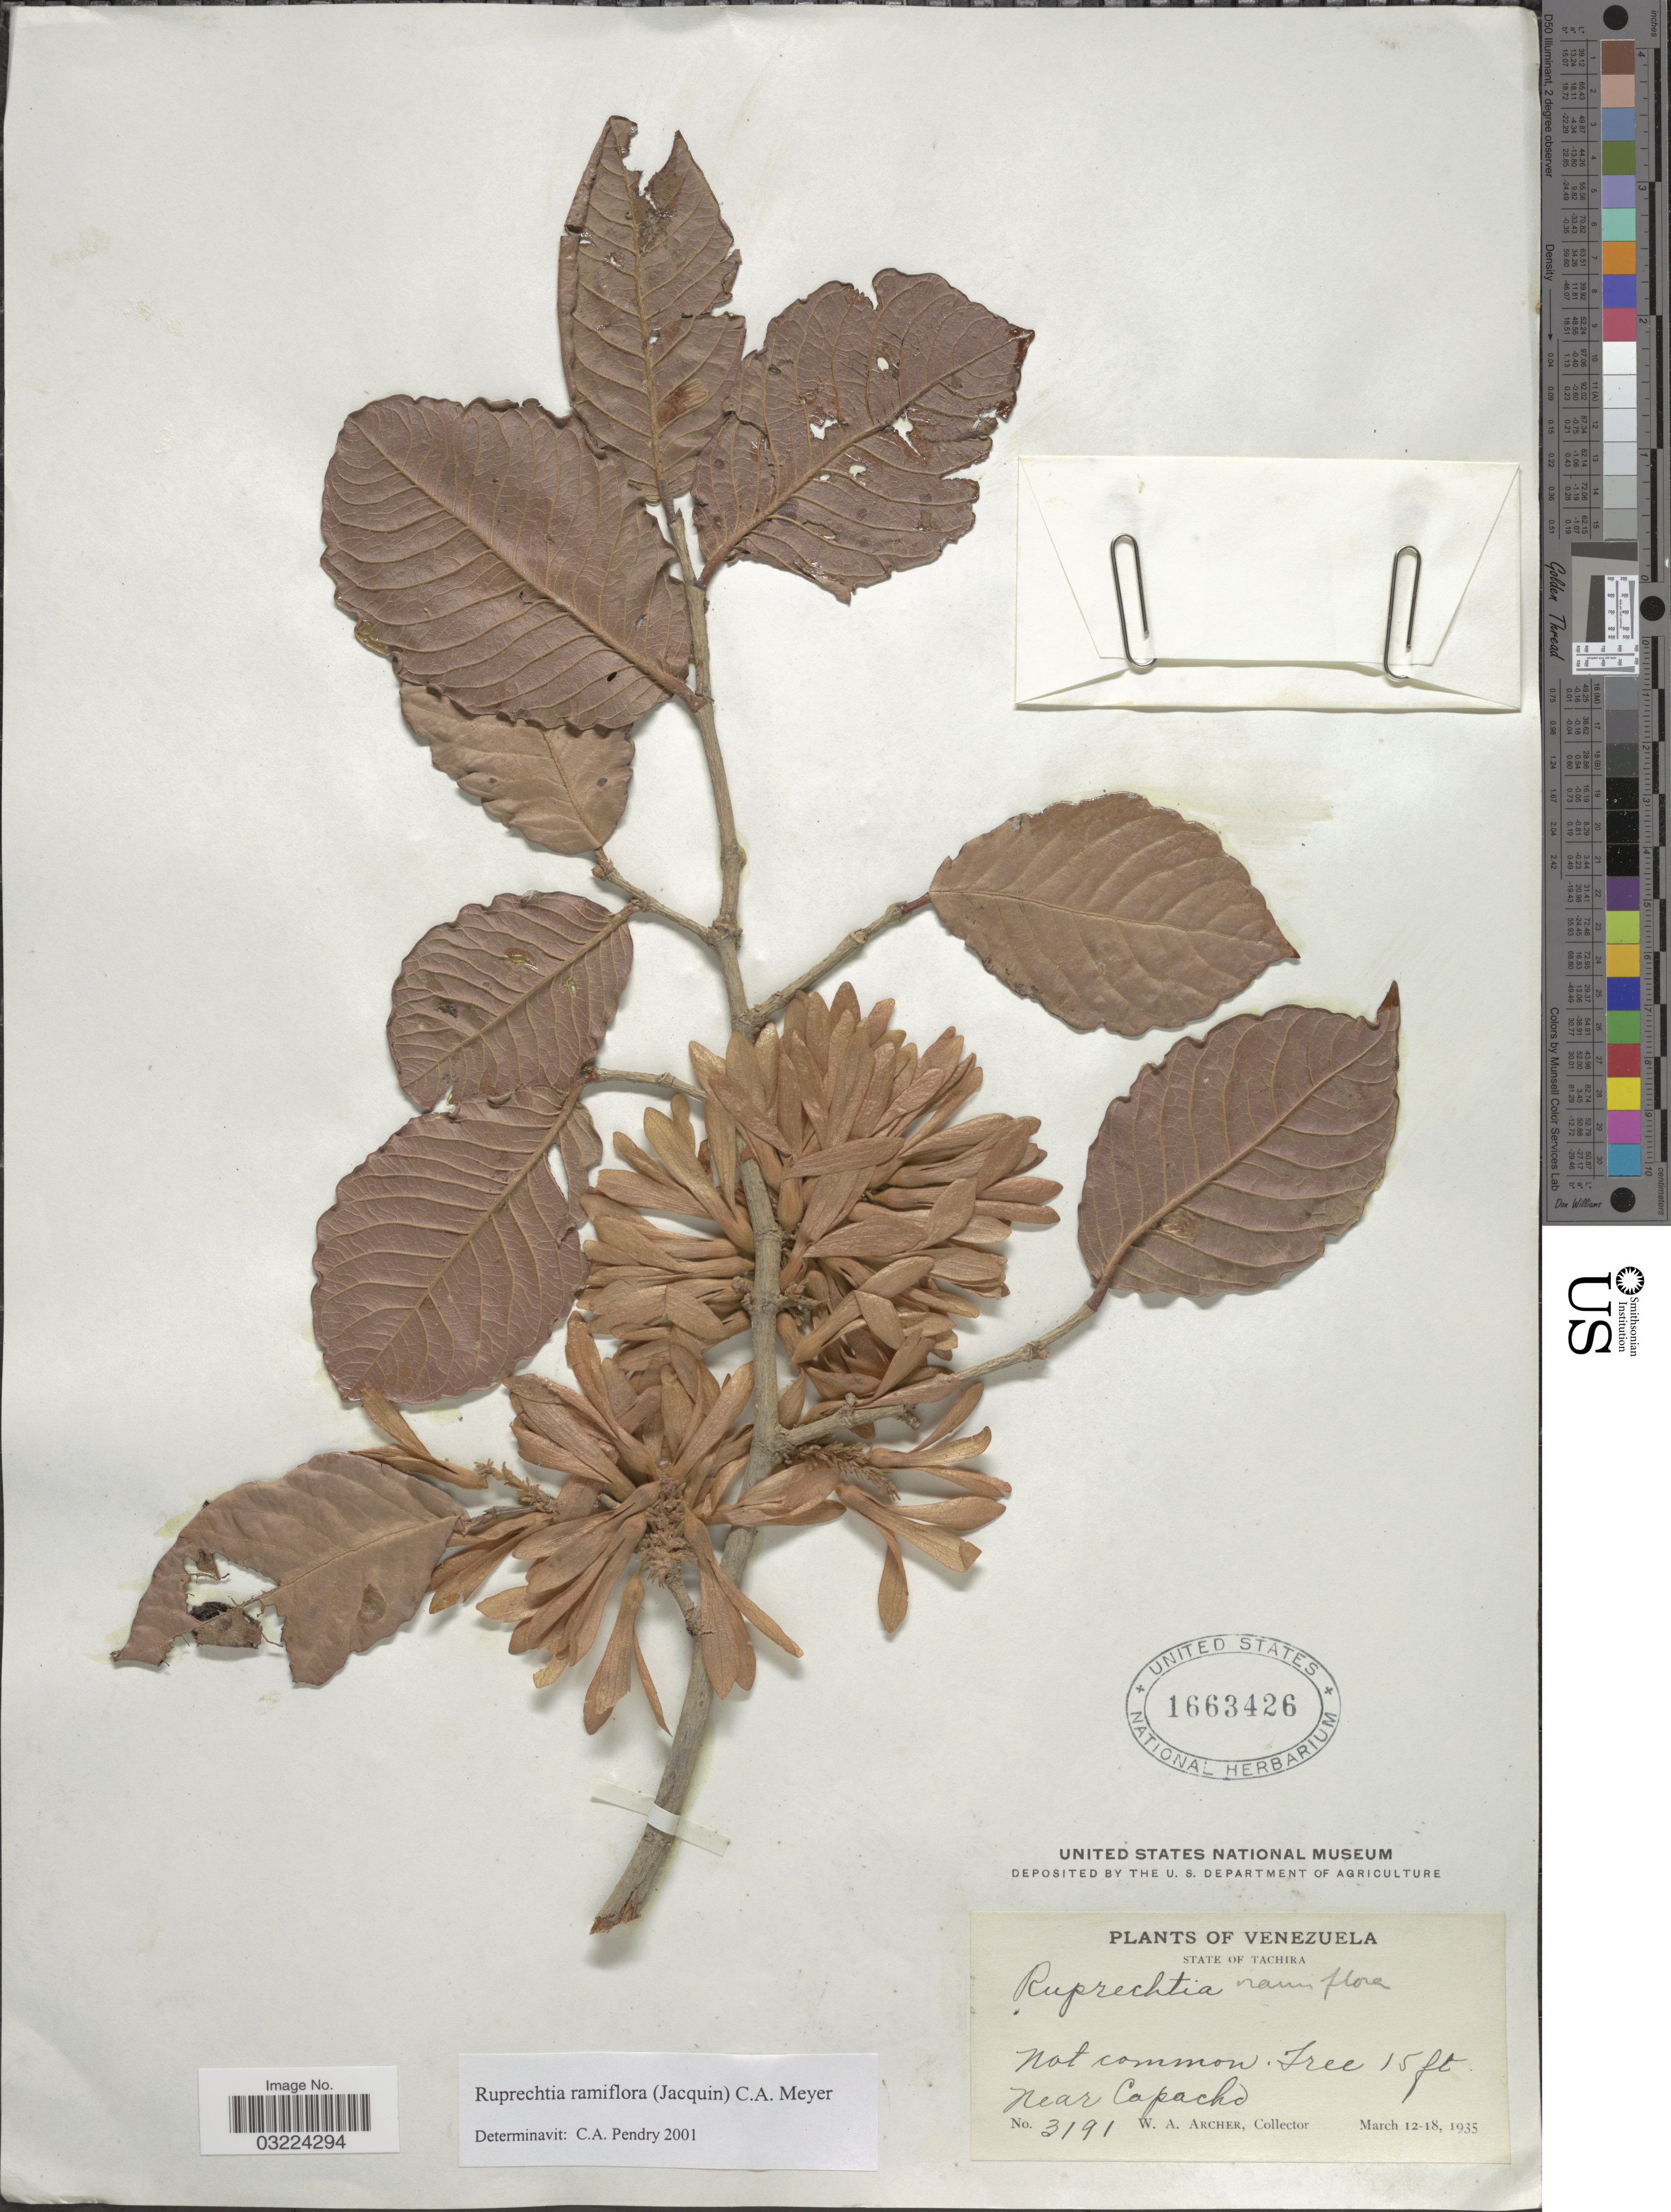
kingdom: Plantae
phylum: Tracheophyta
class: Magnoliopsida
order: Caryophyllales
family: Polygonaceae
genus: Ruprechtia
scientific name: Ruprechtia ramiflora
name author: (Jacq.) C.A. Mey.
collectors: W. Archer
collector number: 3191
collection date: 1935-03-12/1935-03-18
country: Venezuela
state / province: Tachira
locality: Near Capacho.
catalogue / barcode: US 1663426